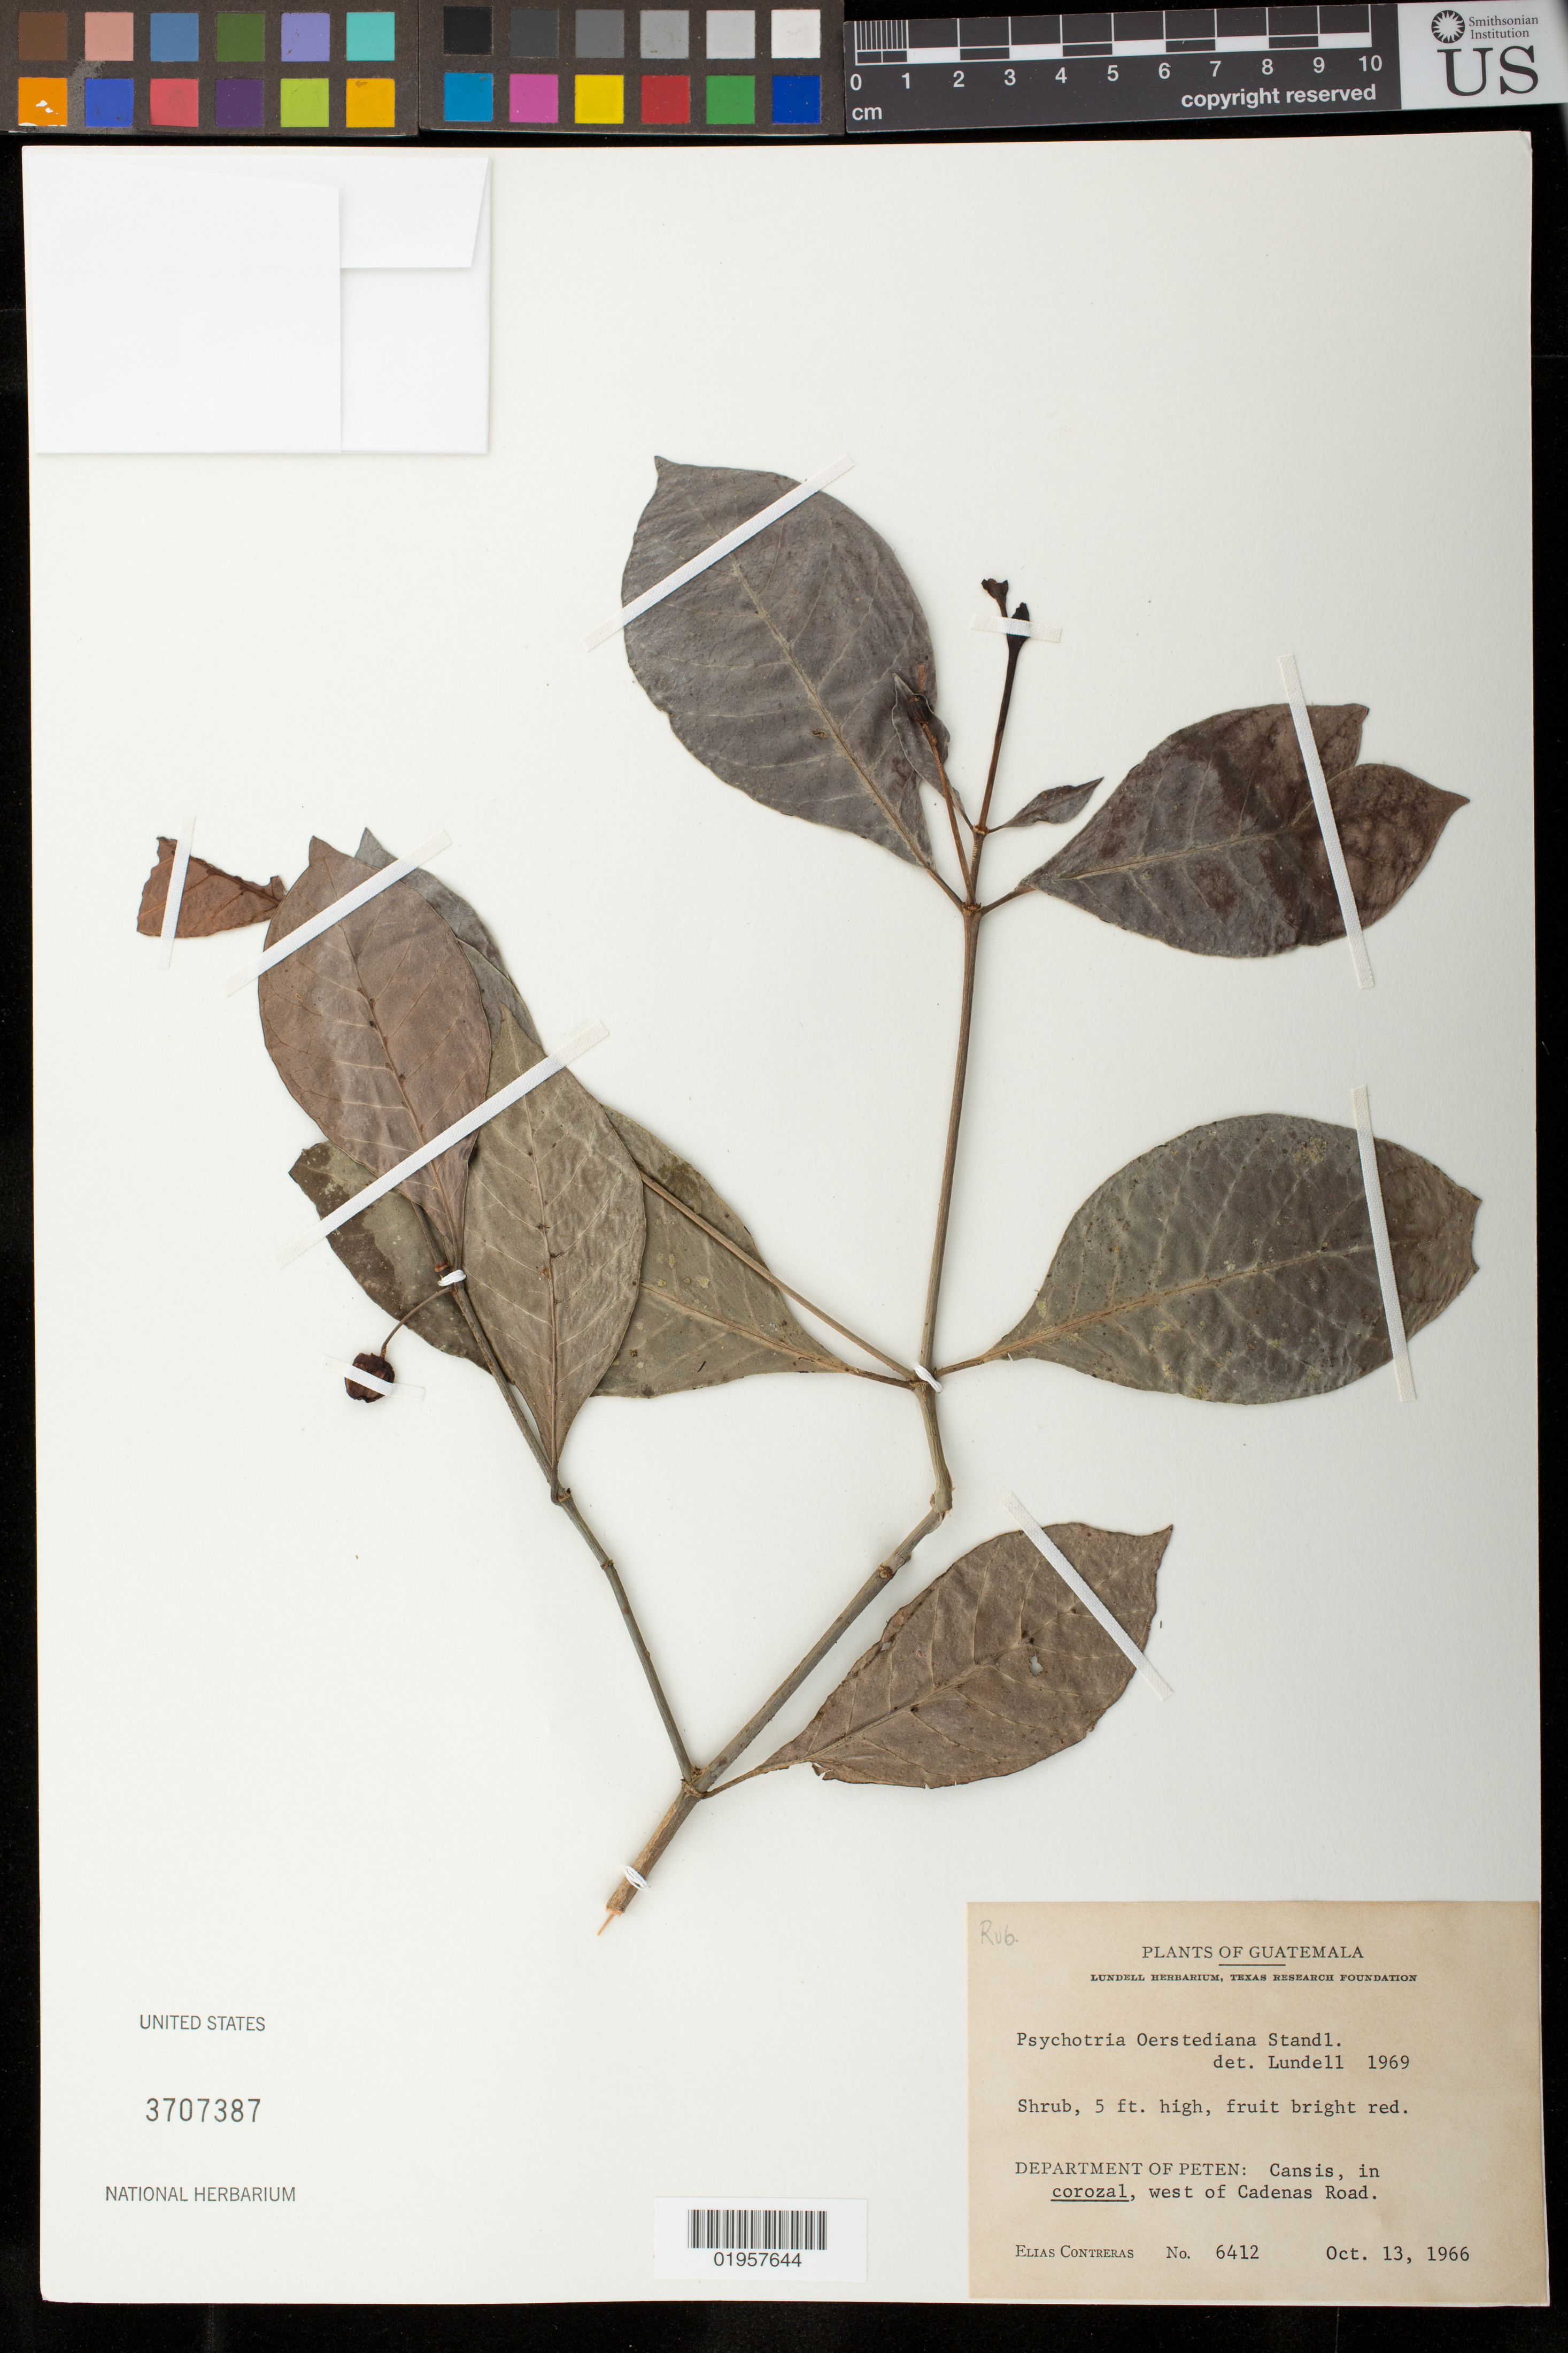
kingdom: Plantae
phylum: Tracheophyta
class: Magnoliopsida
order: Gentianales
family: Rubiaceae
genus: Psychotria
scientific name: Psychotria oerstediana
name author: Standl.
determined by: Lundell, C. L.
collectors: E. Contreras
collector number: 6412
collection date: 1966-10-13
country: Guatemala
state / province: El Petén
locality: Cansis, W of Cadenas Road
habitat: In corozal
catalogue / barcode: US 3707387